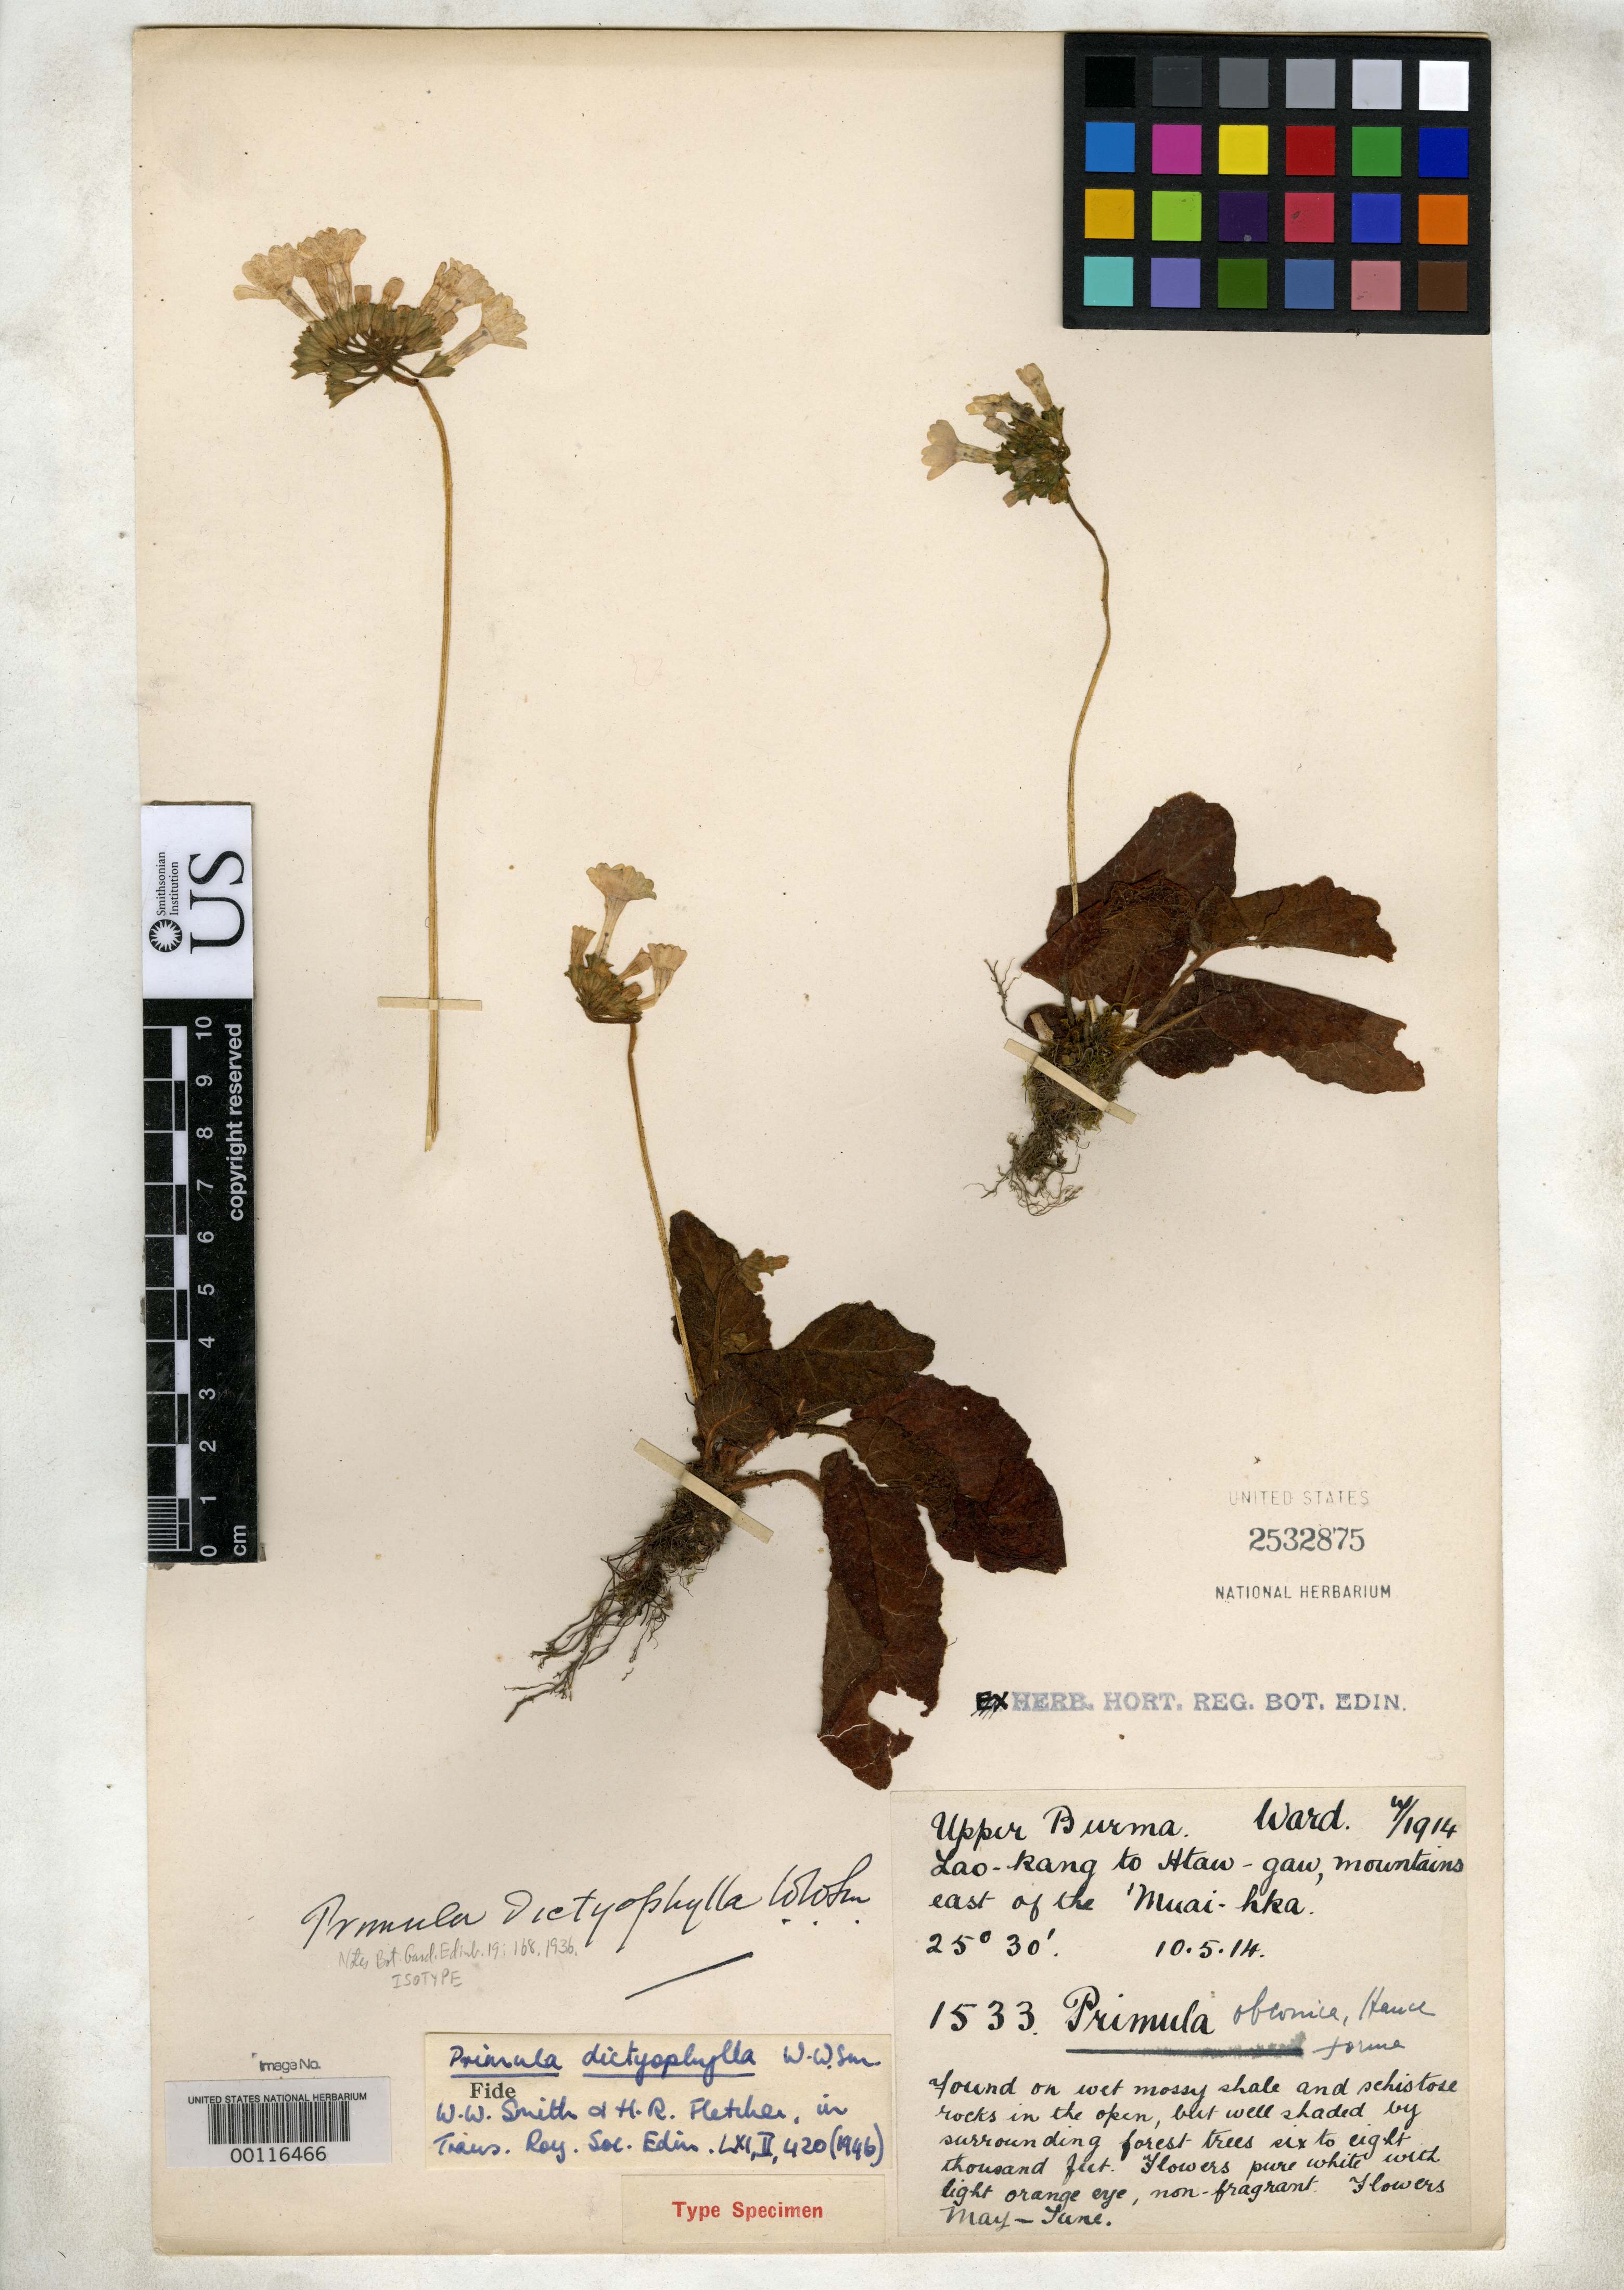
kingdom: Plantae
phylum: Tracheophyta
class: Magnoliopsida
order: Ericales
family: Primulaceae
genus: Primula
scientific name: Primula dictyophylla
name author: W.W. Sm.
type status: Isotype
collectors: F. Kingdon Ward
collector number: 1533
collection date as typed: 10 May 1914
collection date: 1914-05-10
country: Myanmar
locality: Lao-kang to Htaw-gaw.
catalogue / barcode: US 2532875